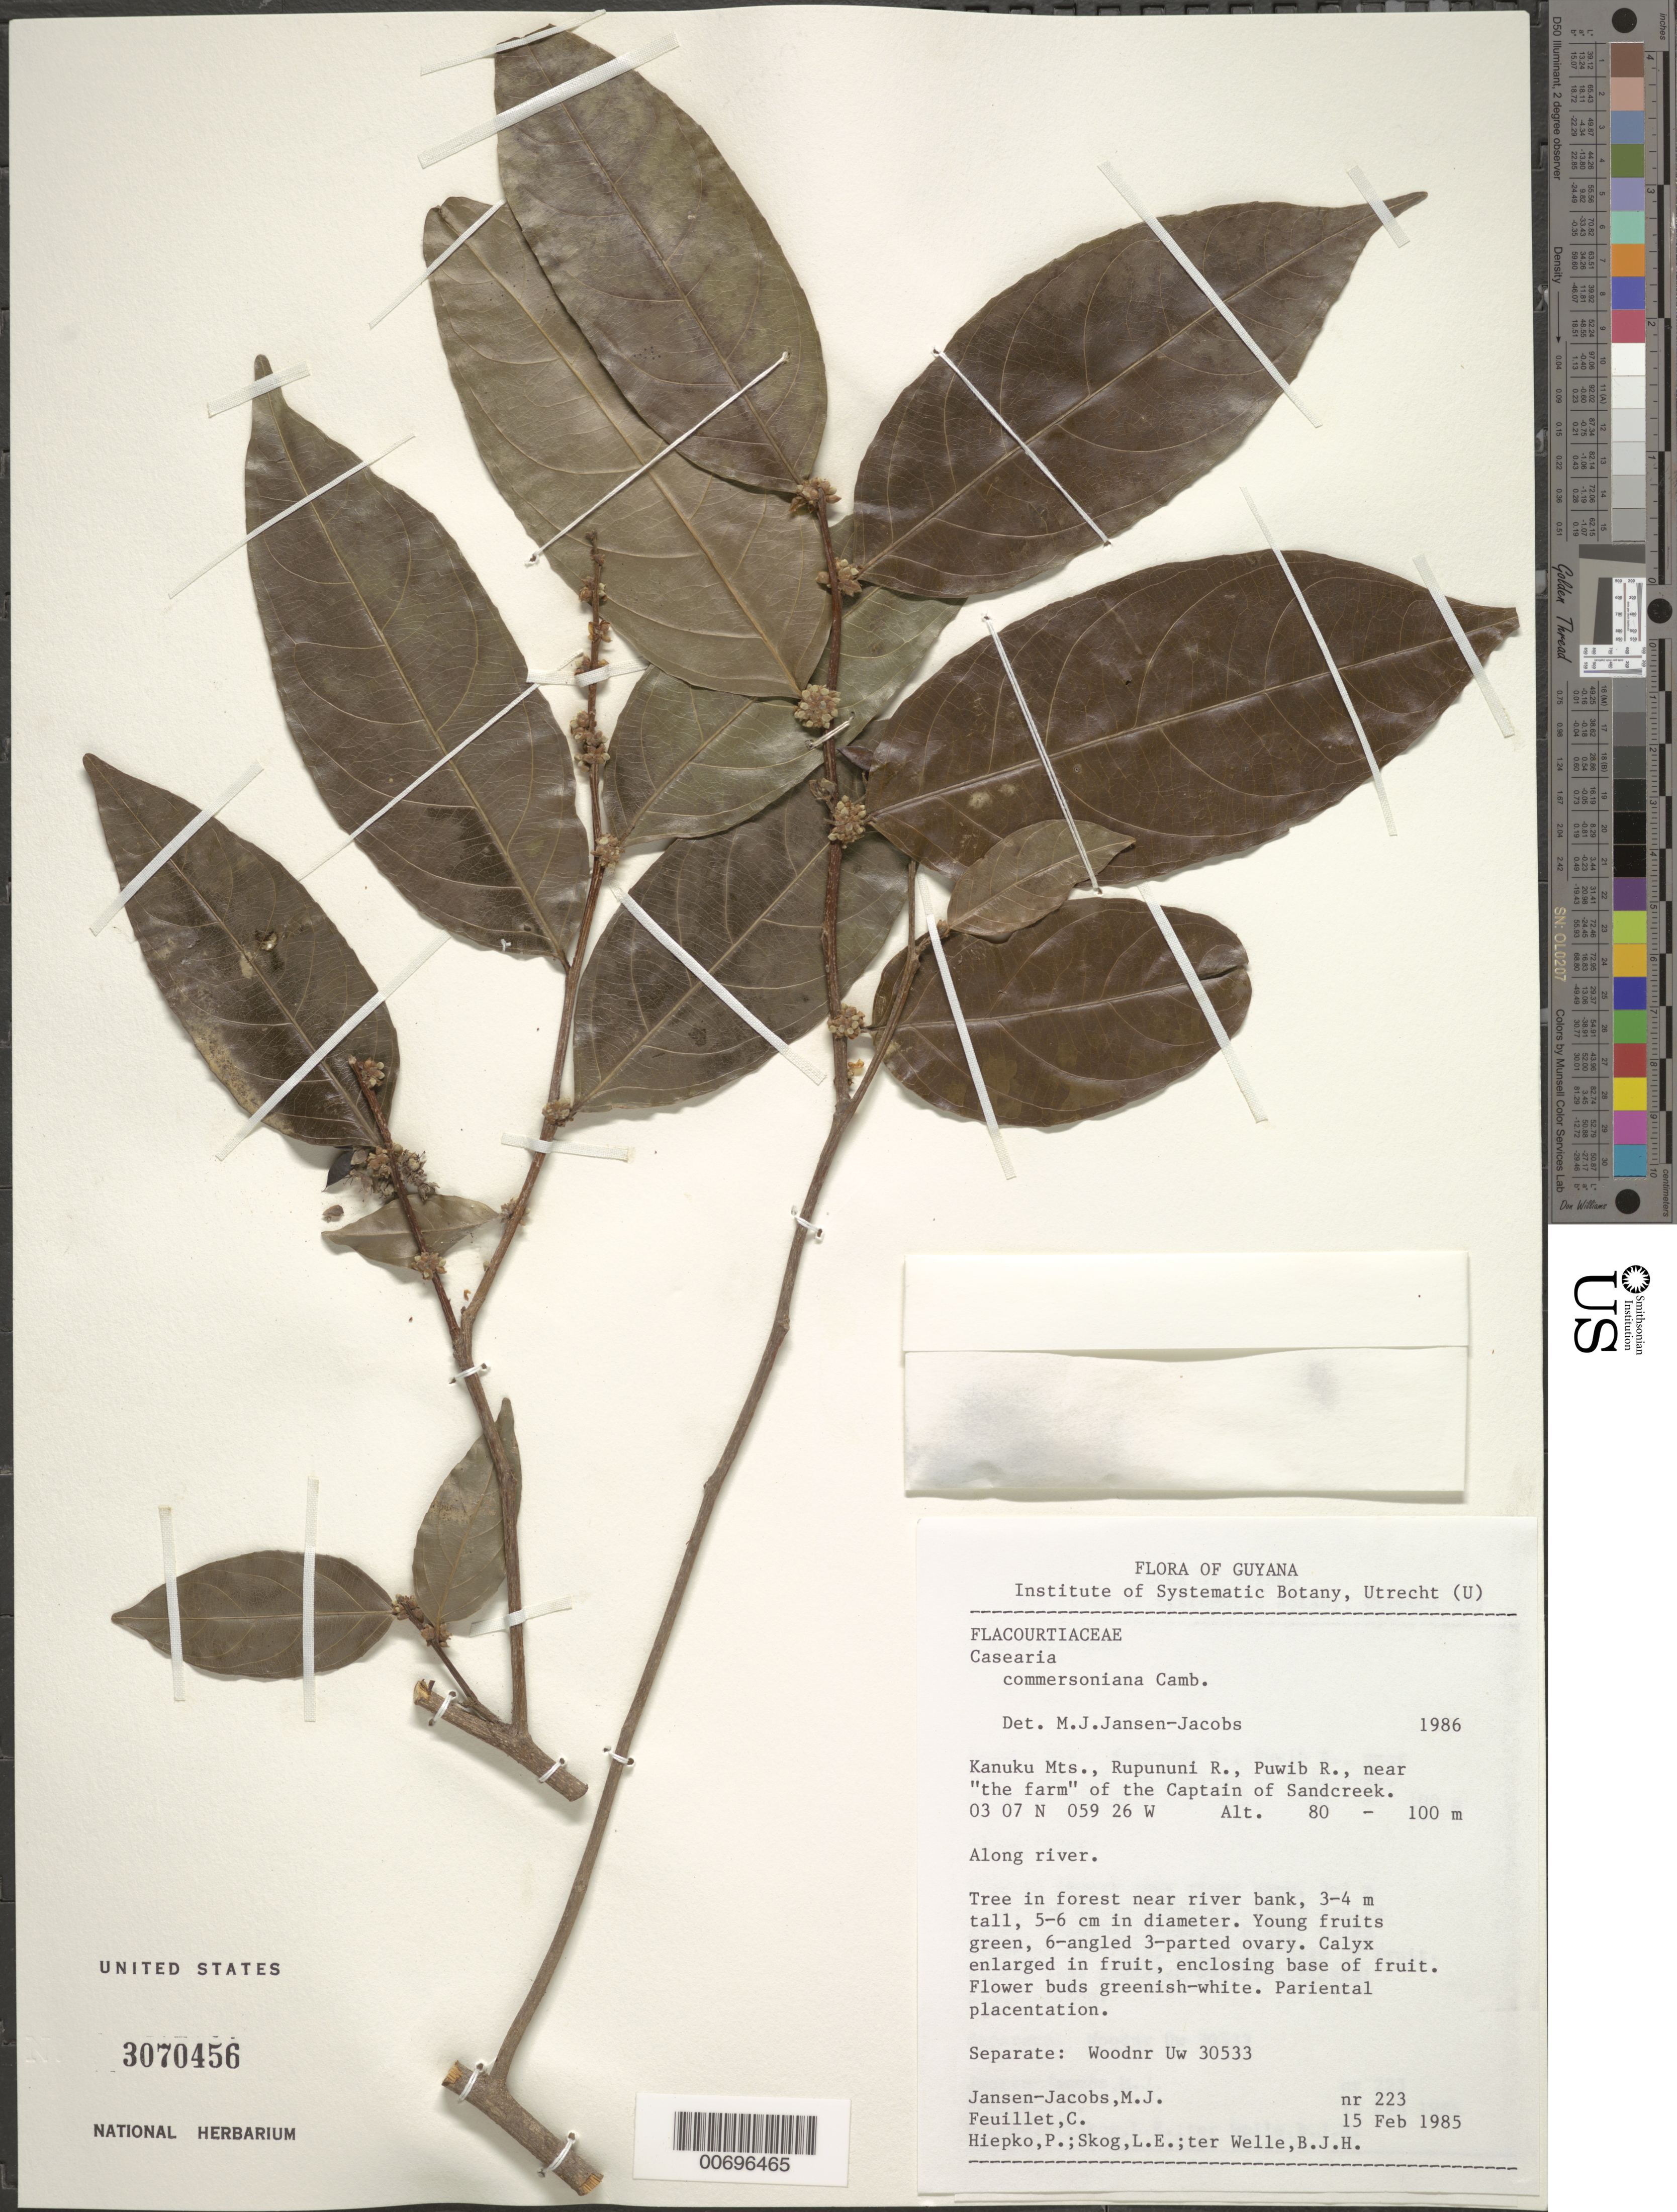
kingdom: Plantae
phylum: Tracheophyta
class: Magnoliopsida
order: Malpighiales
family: Salicaceae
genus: Piparea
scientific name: Piparea dentata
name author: Aubl.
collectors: M. J. Jansen-Jacobs, C. Feuillet, P. H. Hiepko, L. E. Skog & B. Welle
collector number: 223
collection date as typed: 15-Feb-85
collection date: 1985-02-15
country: Guyana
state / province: U. Takutu-U. Essequibo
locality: Kanuku Mts., Rupununi R., Puwib R. near "the farm" of the Captain of Sandcreek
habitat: Along river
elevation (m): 80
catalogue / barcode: US 3070456